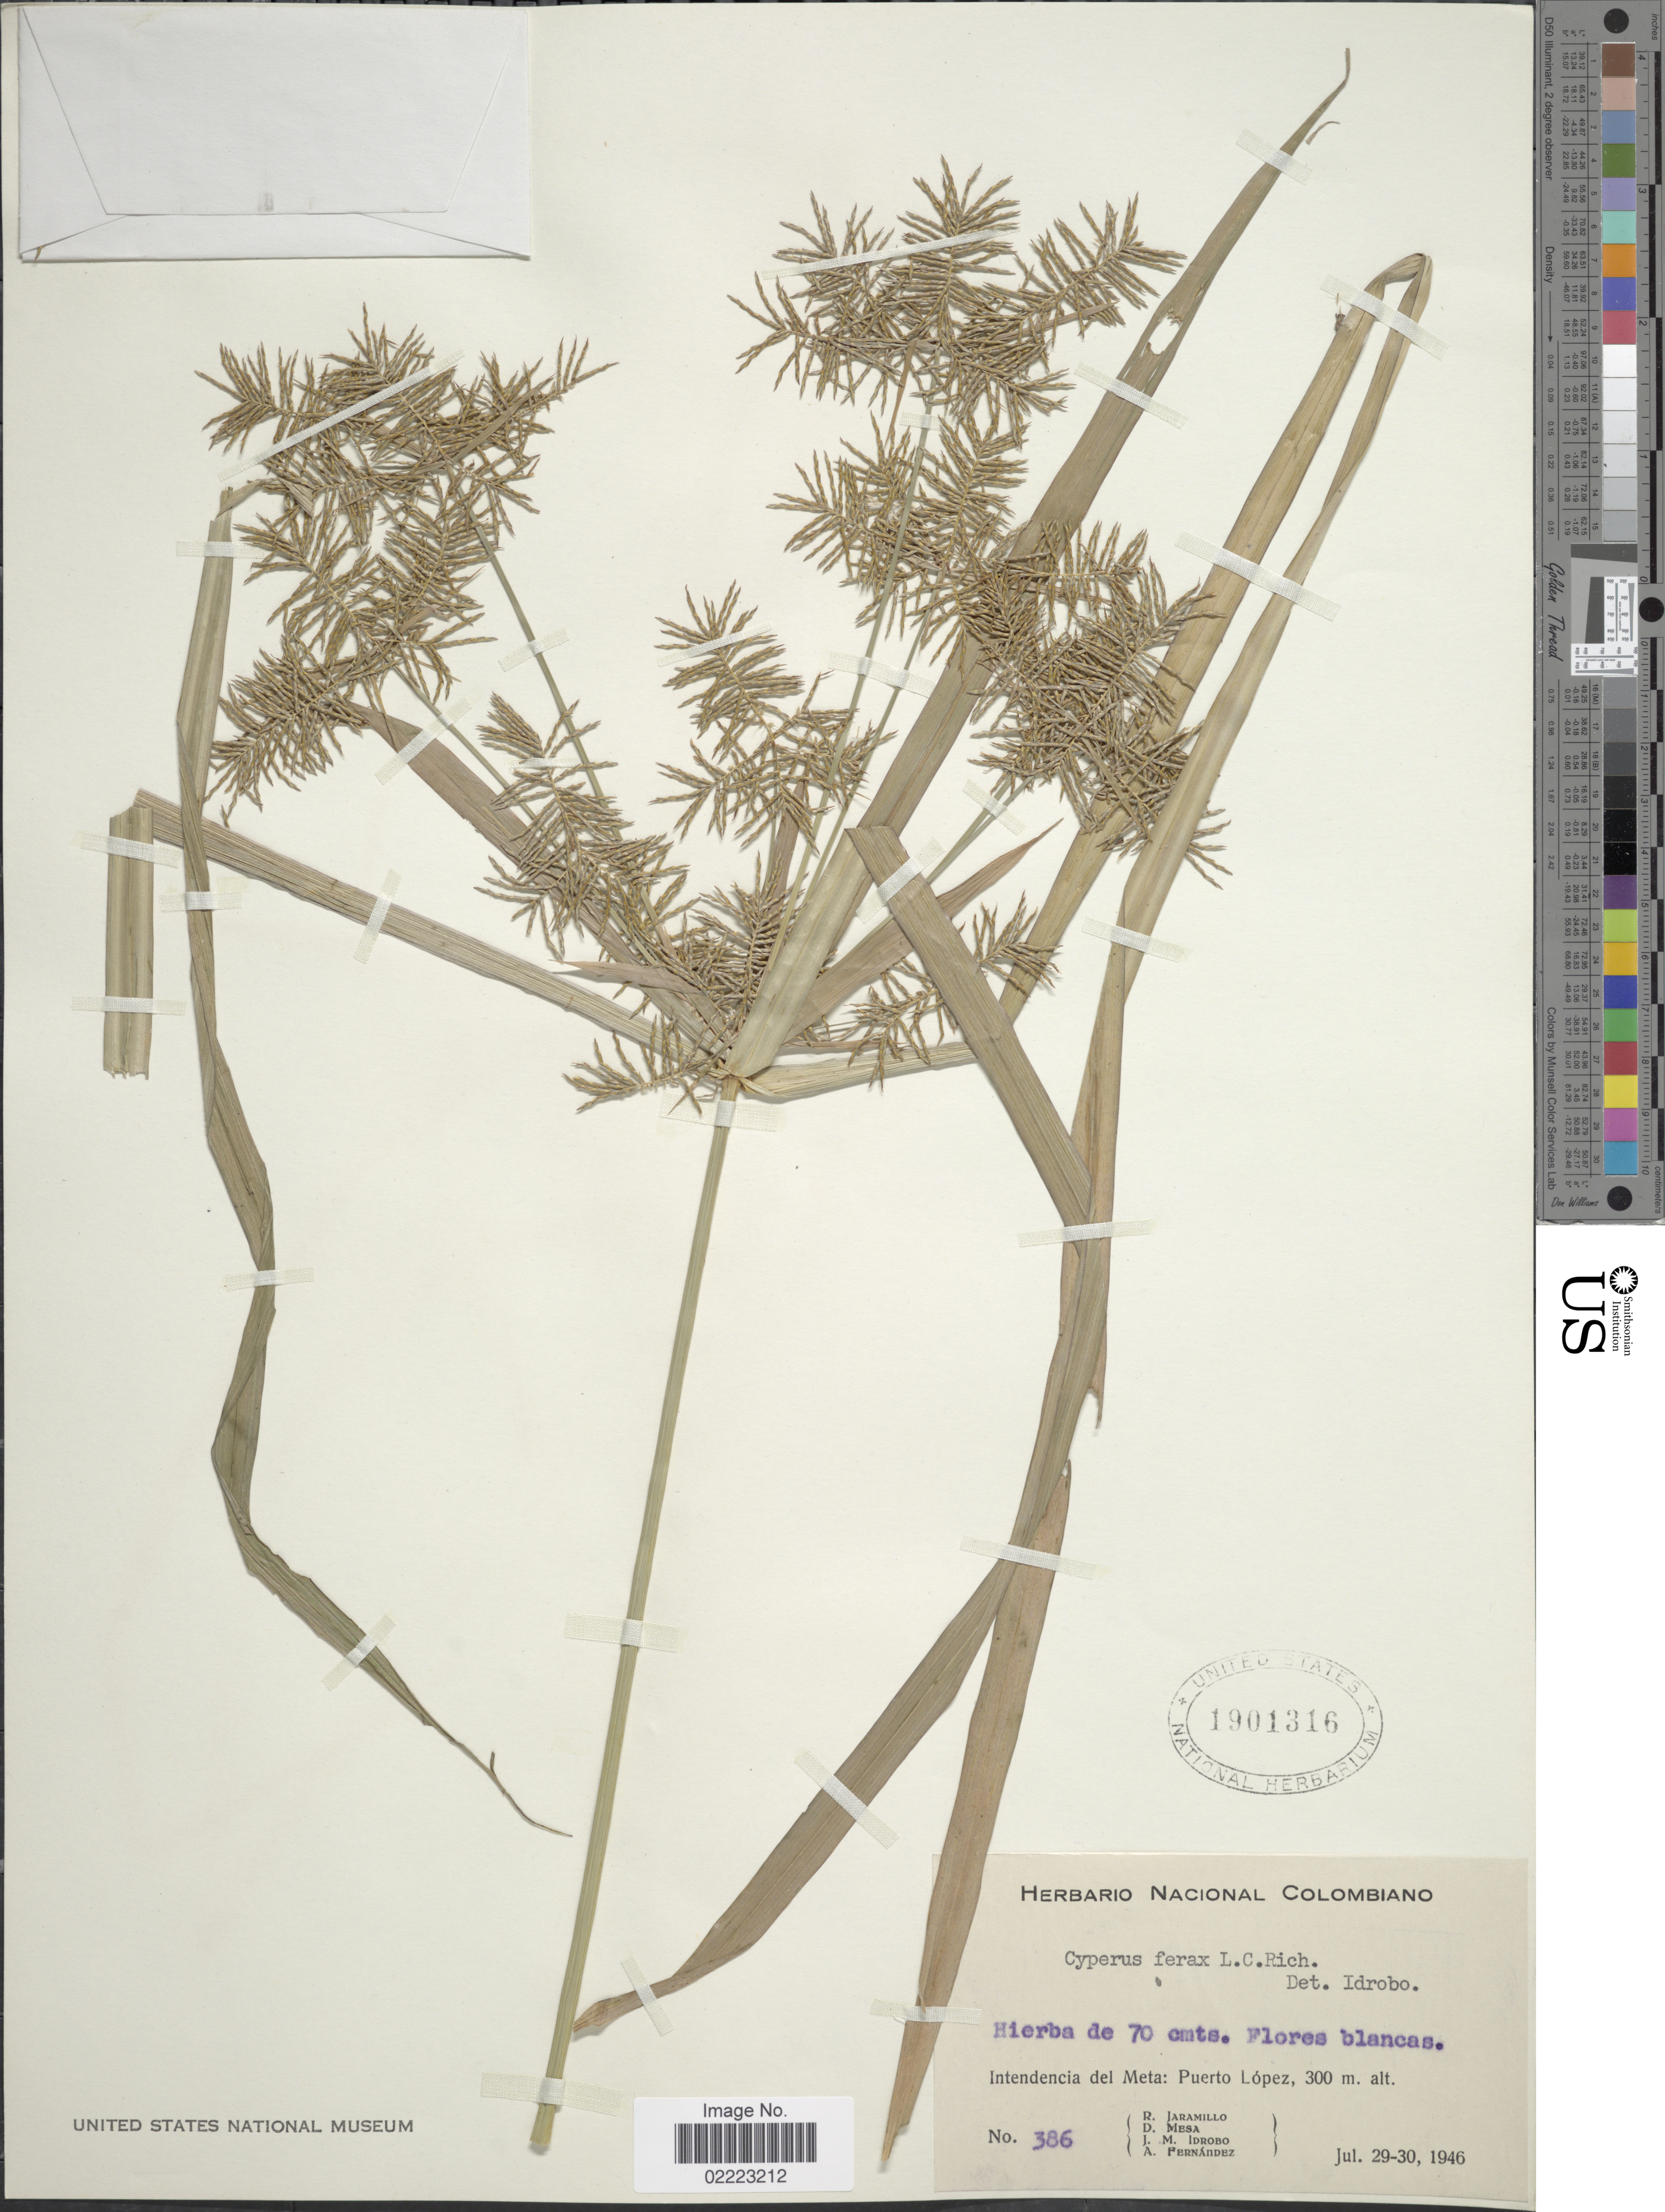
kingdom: Plantae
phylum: Tracheophyta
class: Liliopsida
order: Poales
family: Cyperaceae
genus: Cyperus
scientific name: Cyperus odoratus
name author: L.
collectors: R. Jaramillo M., D. Mesa, J. M. Idrobo & A. Fernandez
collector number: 386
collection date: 1946-07-29/1946-07-30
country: Colombia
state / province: Meta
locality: Intendencia del Meta: Puerto López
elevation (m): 300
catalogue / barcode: US 1901316